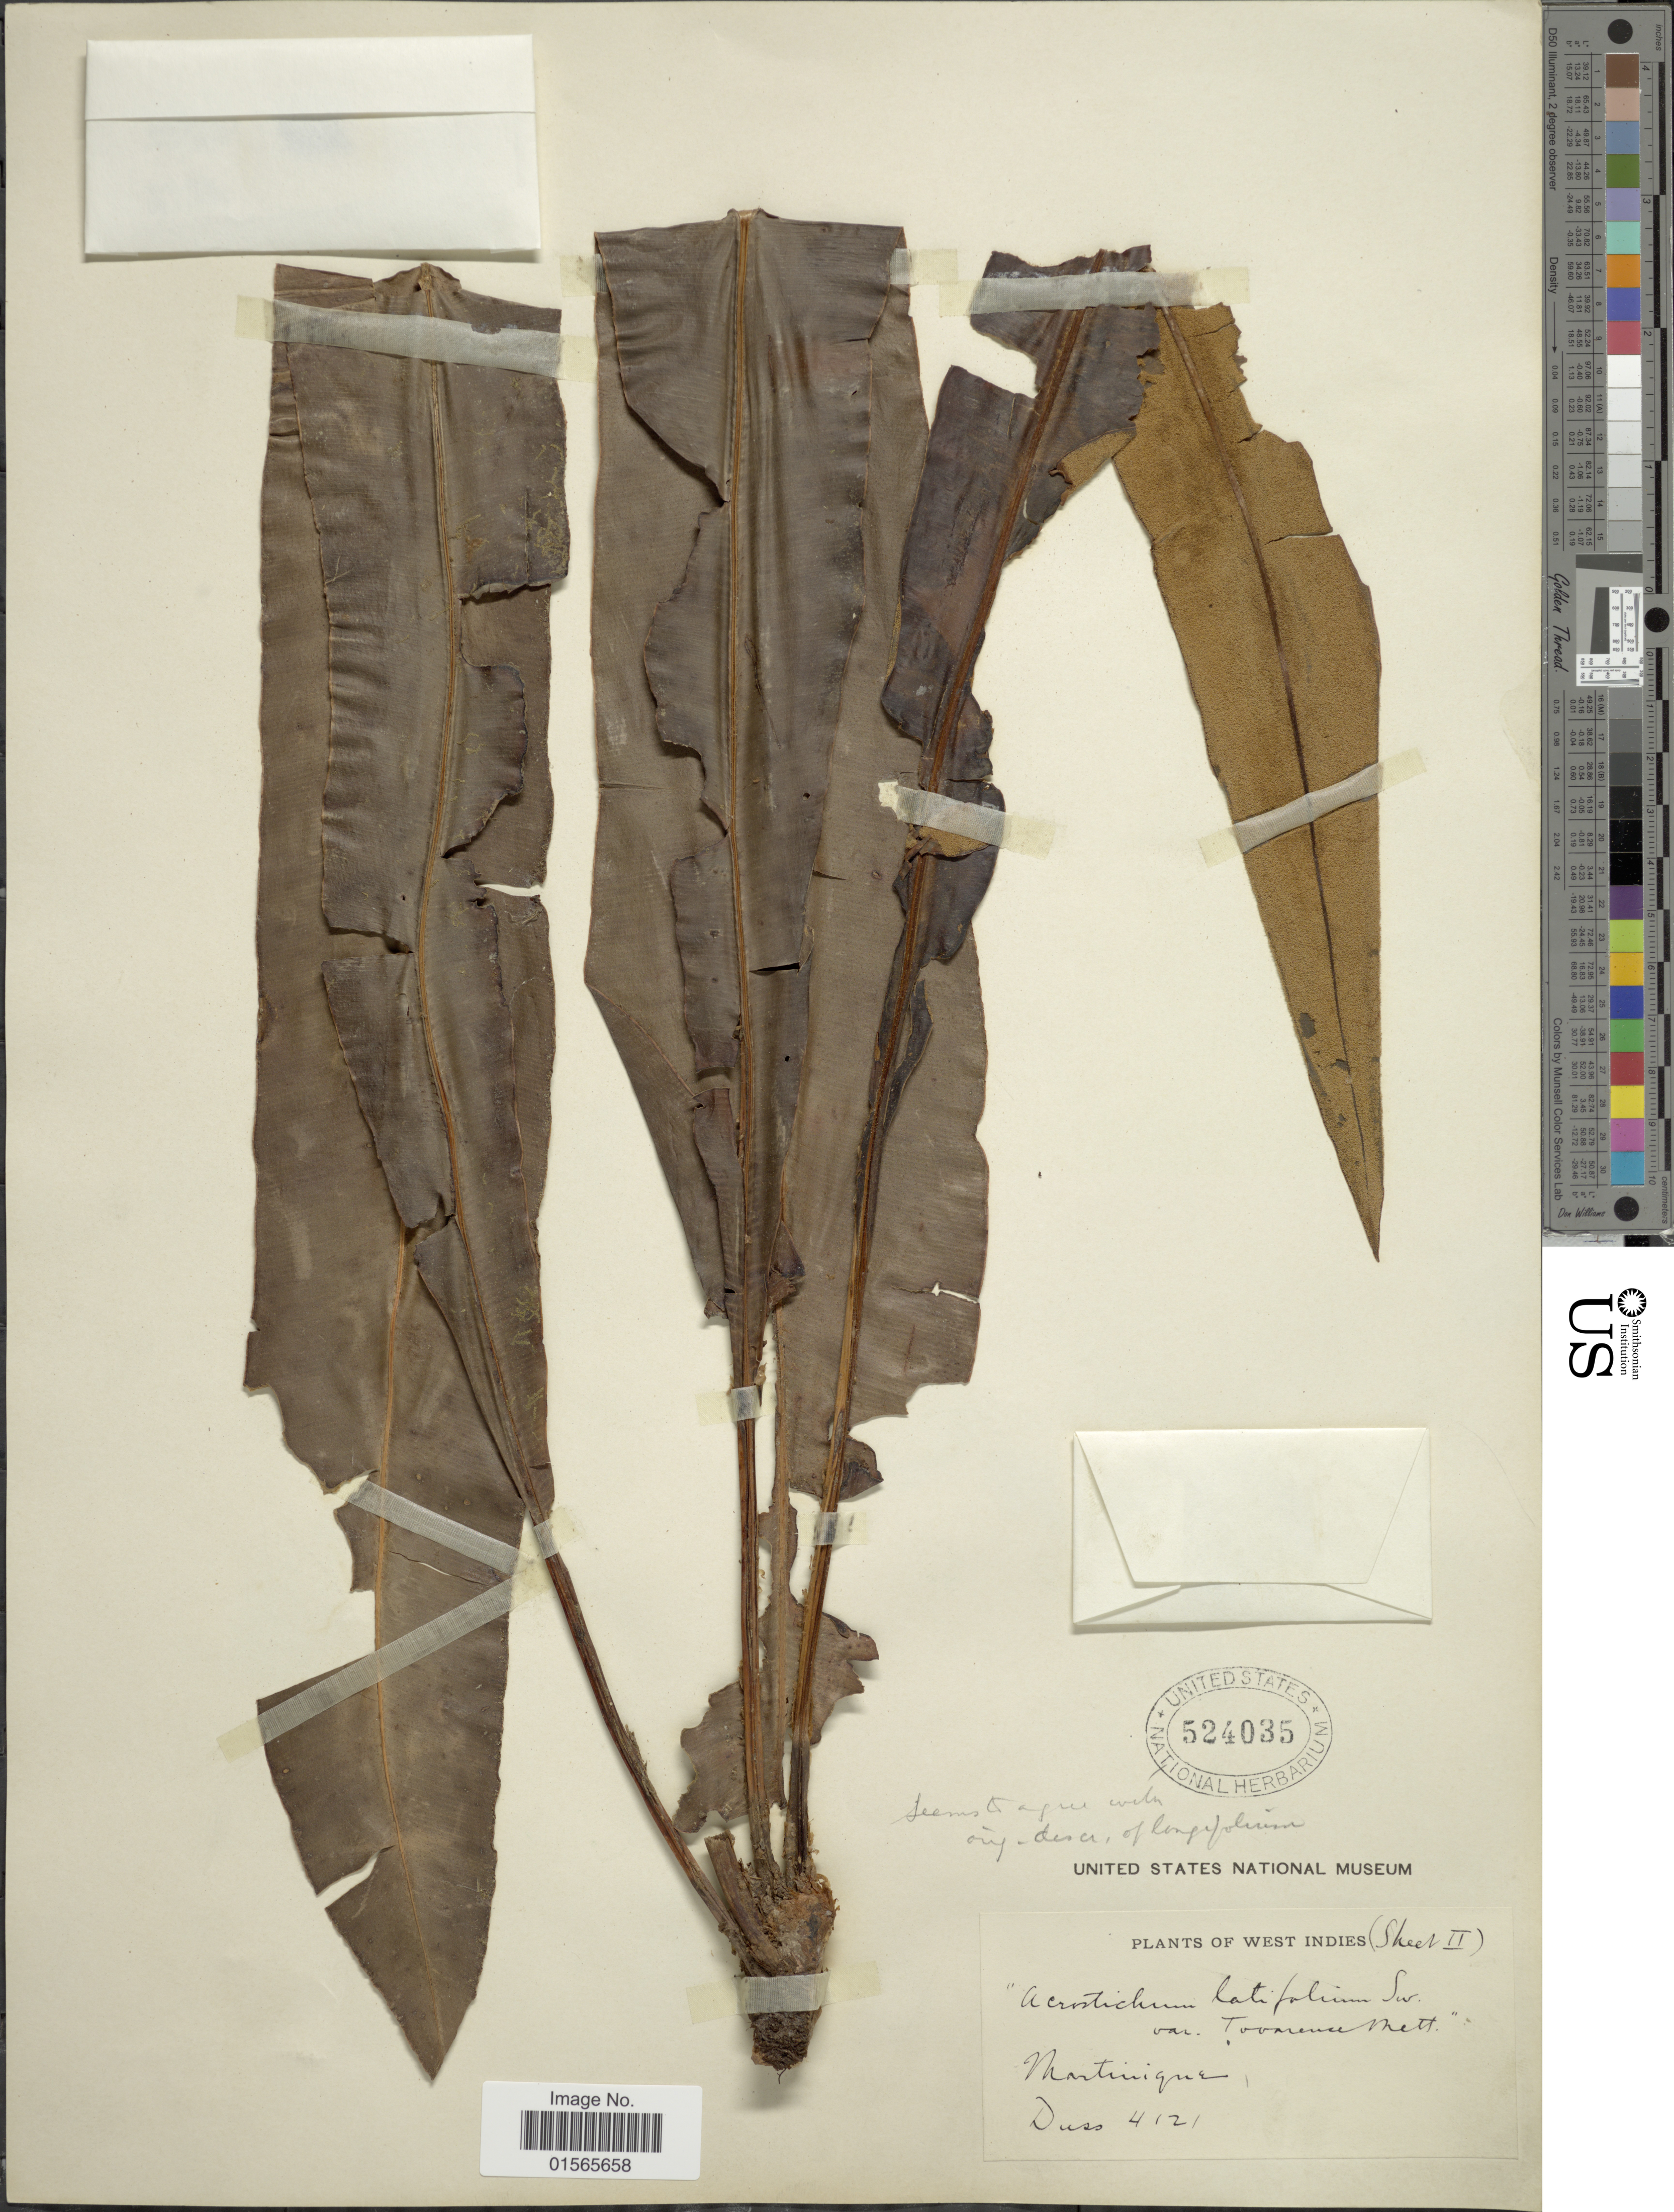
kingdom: Plantae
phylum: Tracheophyta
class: Polypodiopsida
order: Polypodiales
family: Dryopteridaceae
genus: Elaphoglossum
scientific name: Elaphoglossum longifolium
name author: J. Sm.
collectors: -. Duss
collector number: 4121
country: Martinique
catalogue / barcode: US 524035